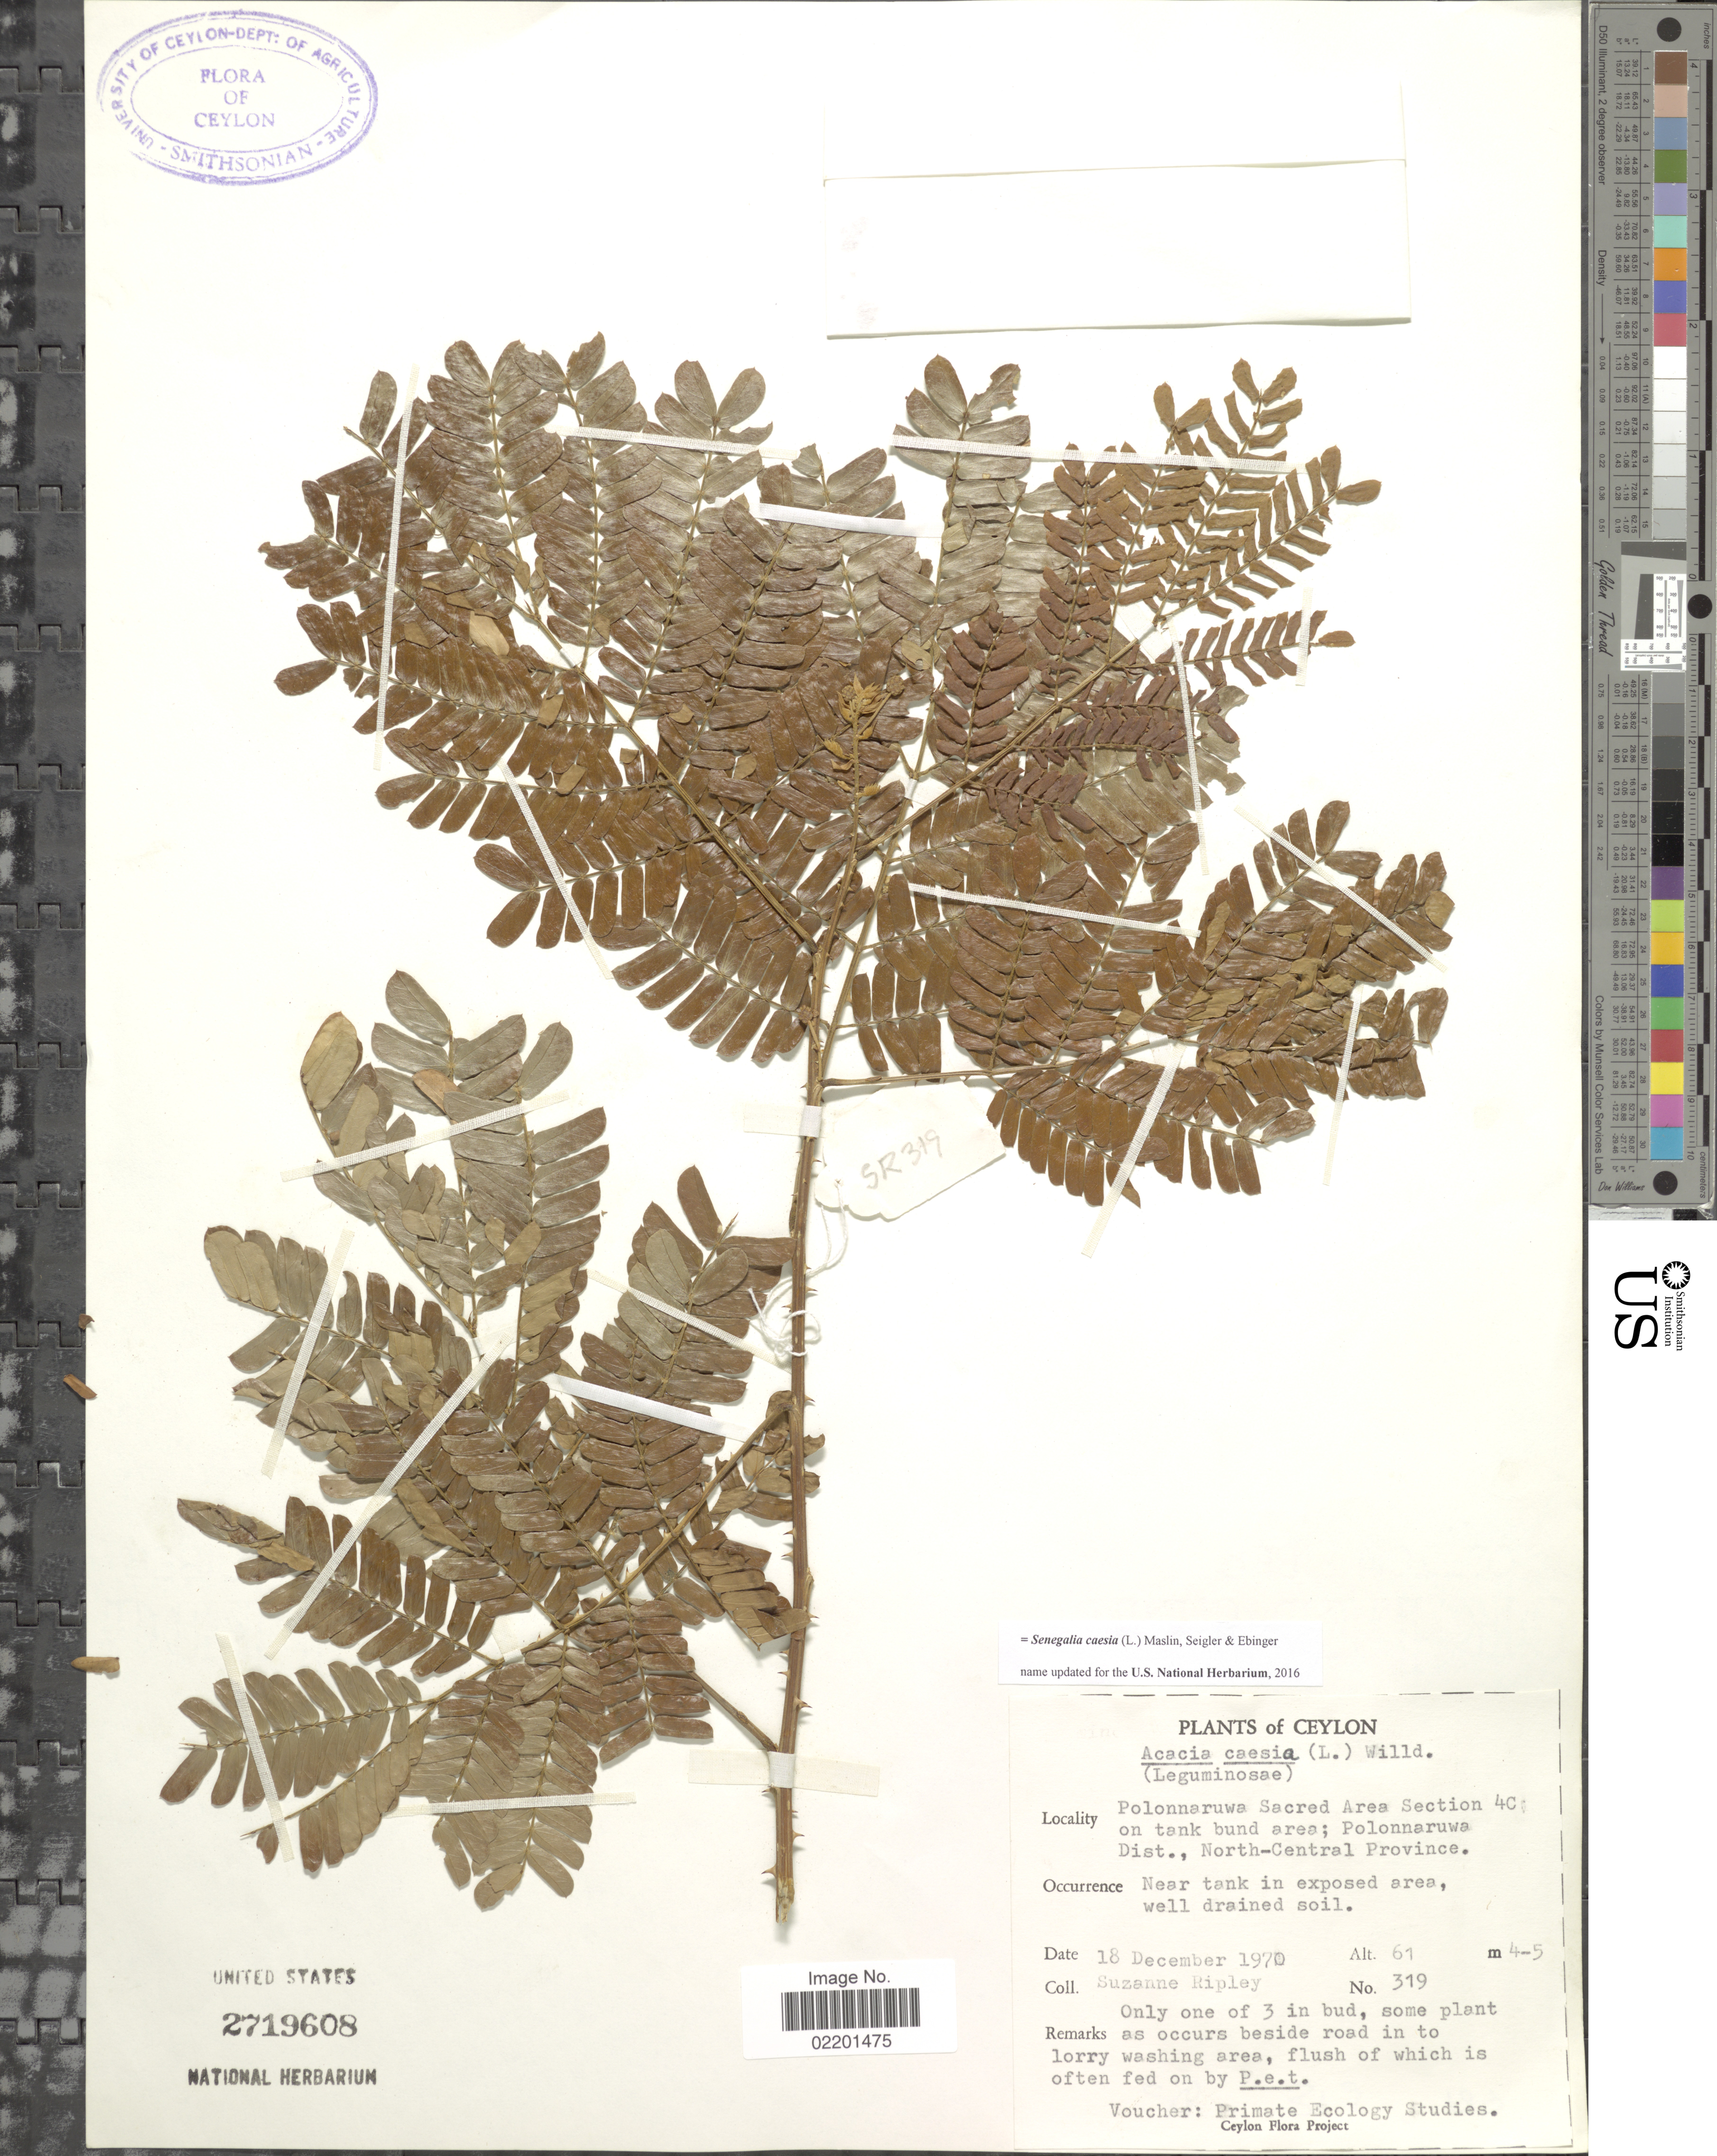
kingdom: Plantae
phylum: Tracheophyta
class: Magnoliopsida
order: Fabales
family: Fabaceae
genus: Senegalia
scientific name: Senegalia caesia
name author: (L.) Maslin et al.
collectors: S. Ripley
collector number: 319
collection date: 1970-12-18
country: Sri Lanka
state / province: North Central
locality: Polonnaruwa Sacred Area Section 4C on tank bund area; Polonnaruwa Dist., North-Central Province.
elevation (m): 61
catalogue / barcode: US 2719608